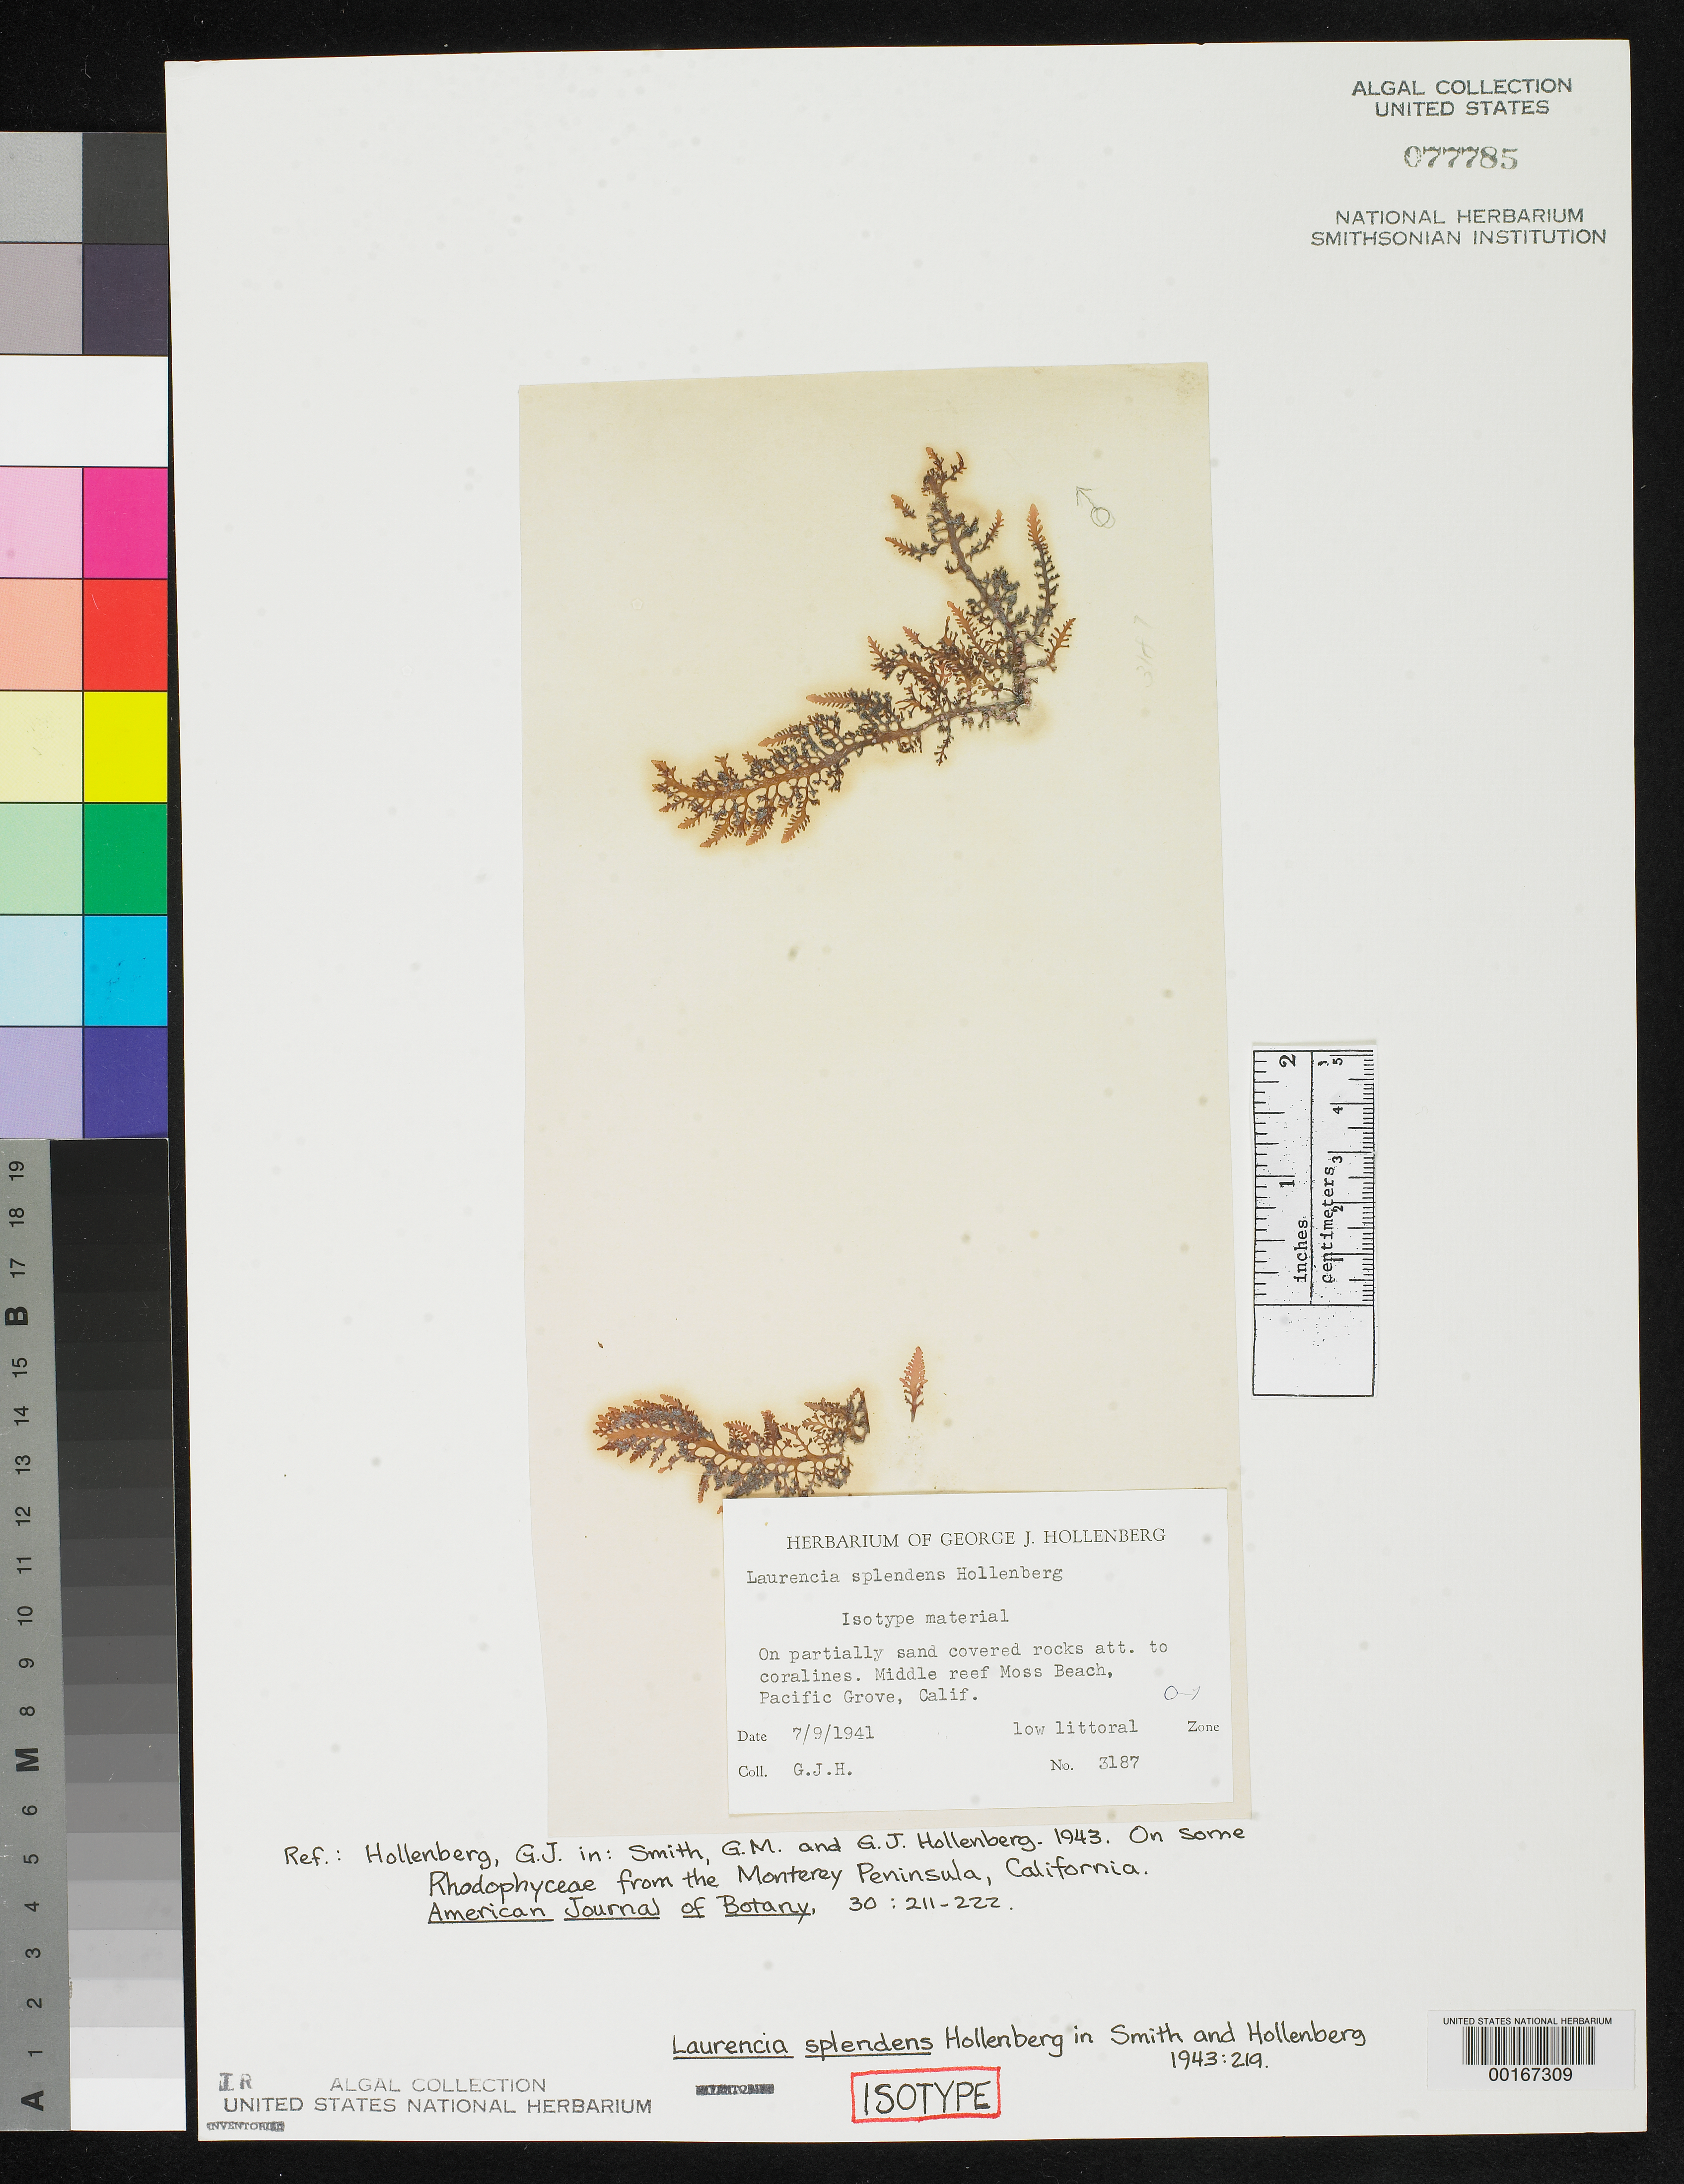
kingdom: Plantae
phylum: Rhodophyta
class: Florideophyceae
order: Ceramiales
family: Rhodomelaceae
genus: Laurencia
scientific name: Laurencia splendens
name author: Hollenb. in G.M. Sm. & Hollenb.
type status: Isotype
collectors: G. Hollenberg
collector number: GJH 3187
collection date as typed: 09 Jul 1941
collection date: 1941-07-09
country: United States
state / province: California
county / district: Monterey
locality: Middle reef of Moss Beach, Pacific Grove.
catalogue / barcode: US 77785